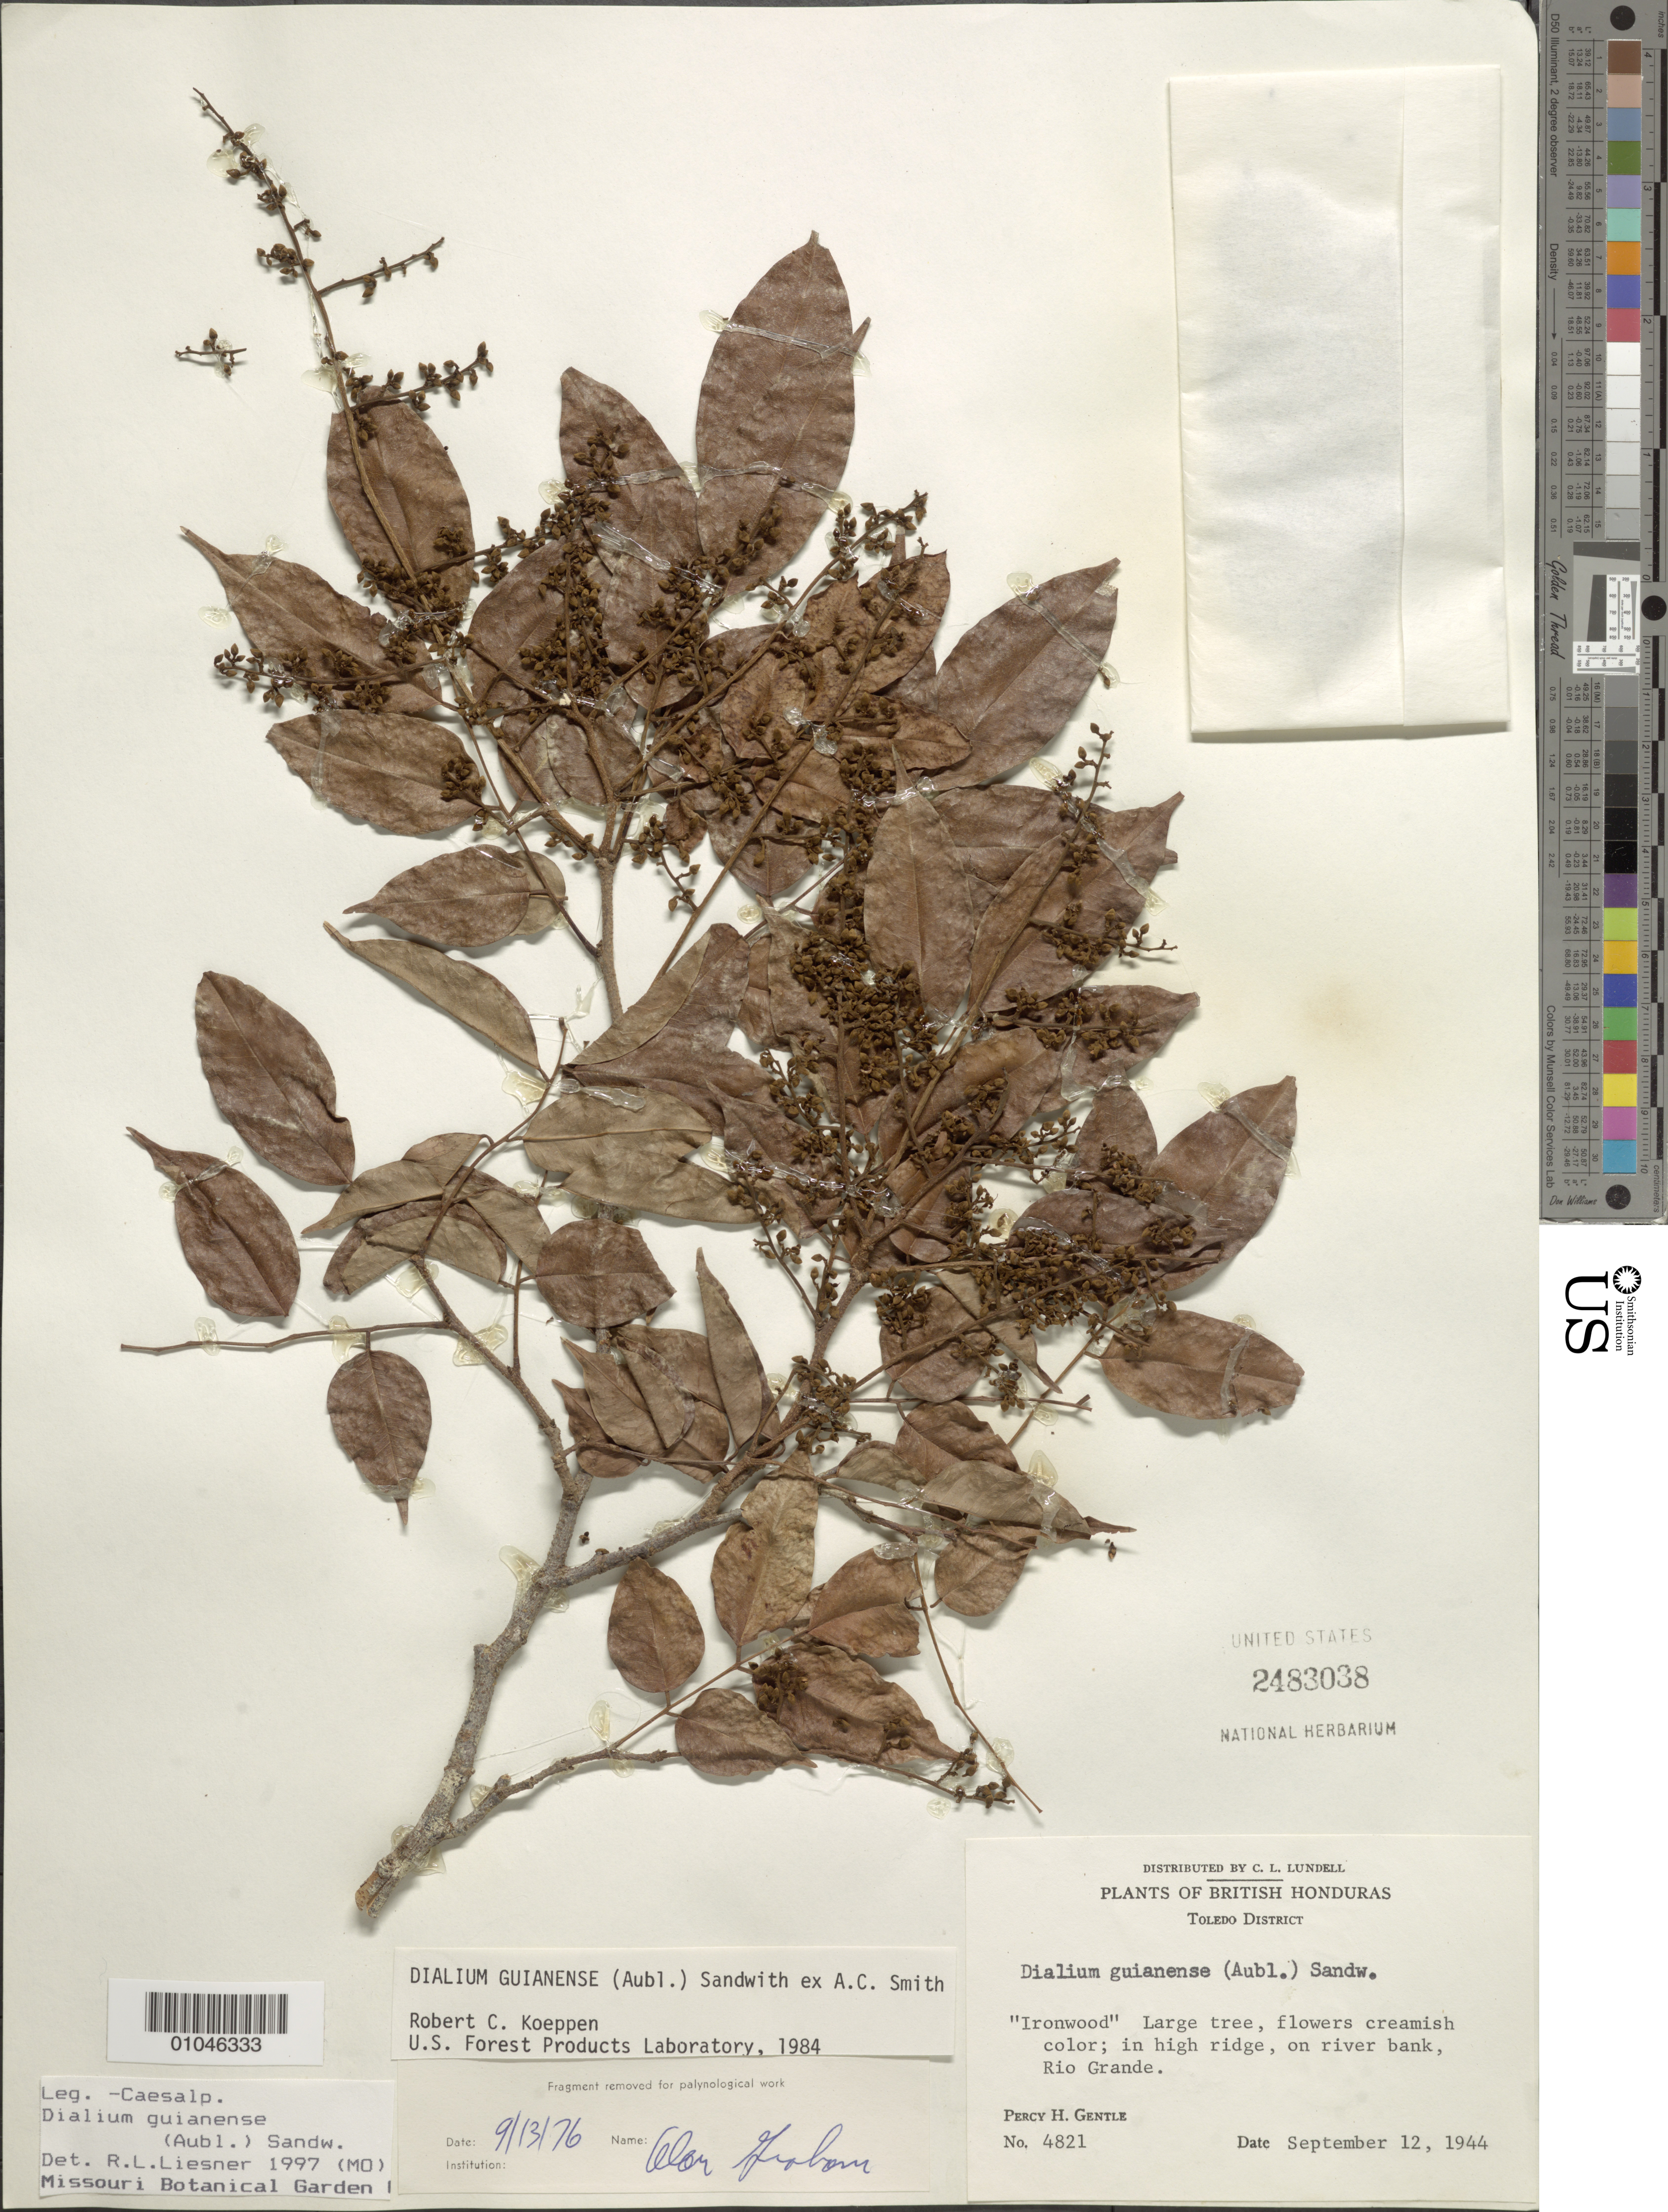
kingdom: Plantae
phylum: Tracheophyta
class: Magnoliopsida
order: Fabales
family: Fabaceae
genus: Dialium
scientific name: Dialium guianense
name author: (Aubl.) Sandwith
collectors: P. H. Gentle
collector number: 4821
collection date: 1944-09-12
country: Belize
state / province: Toledo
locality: Rio Grande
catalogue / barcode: US 2483038